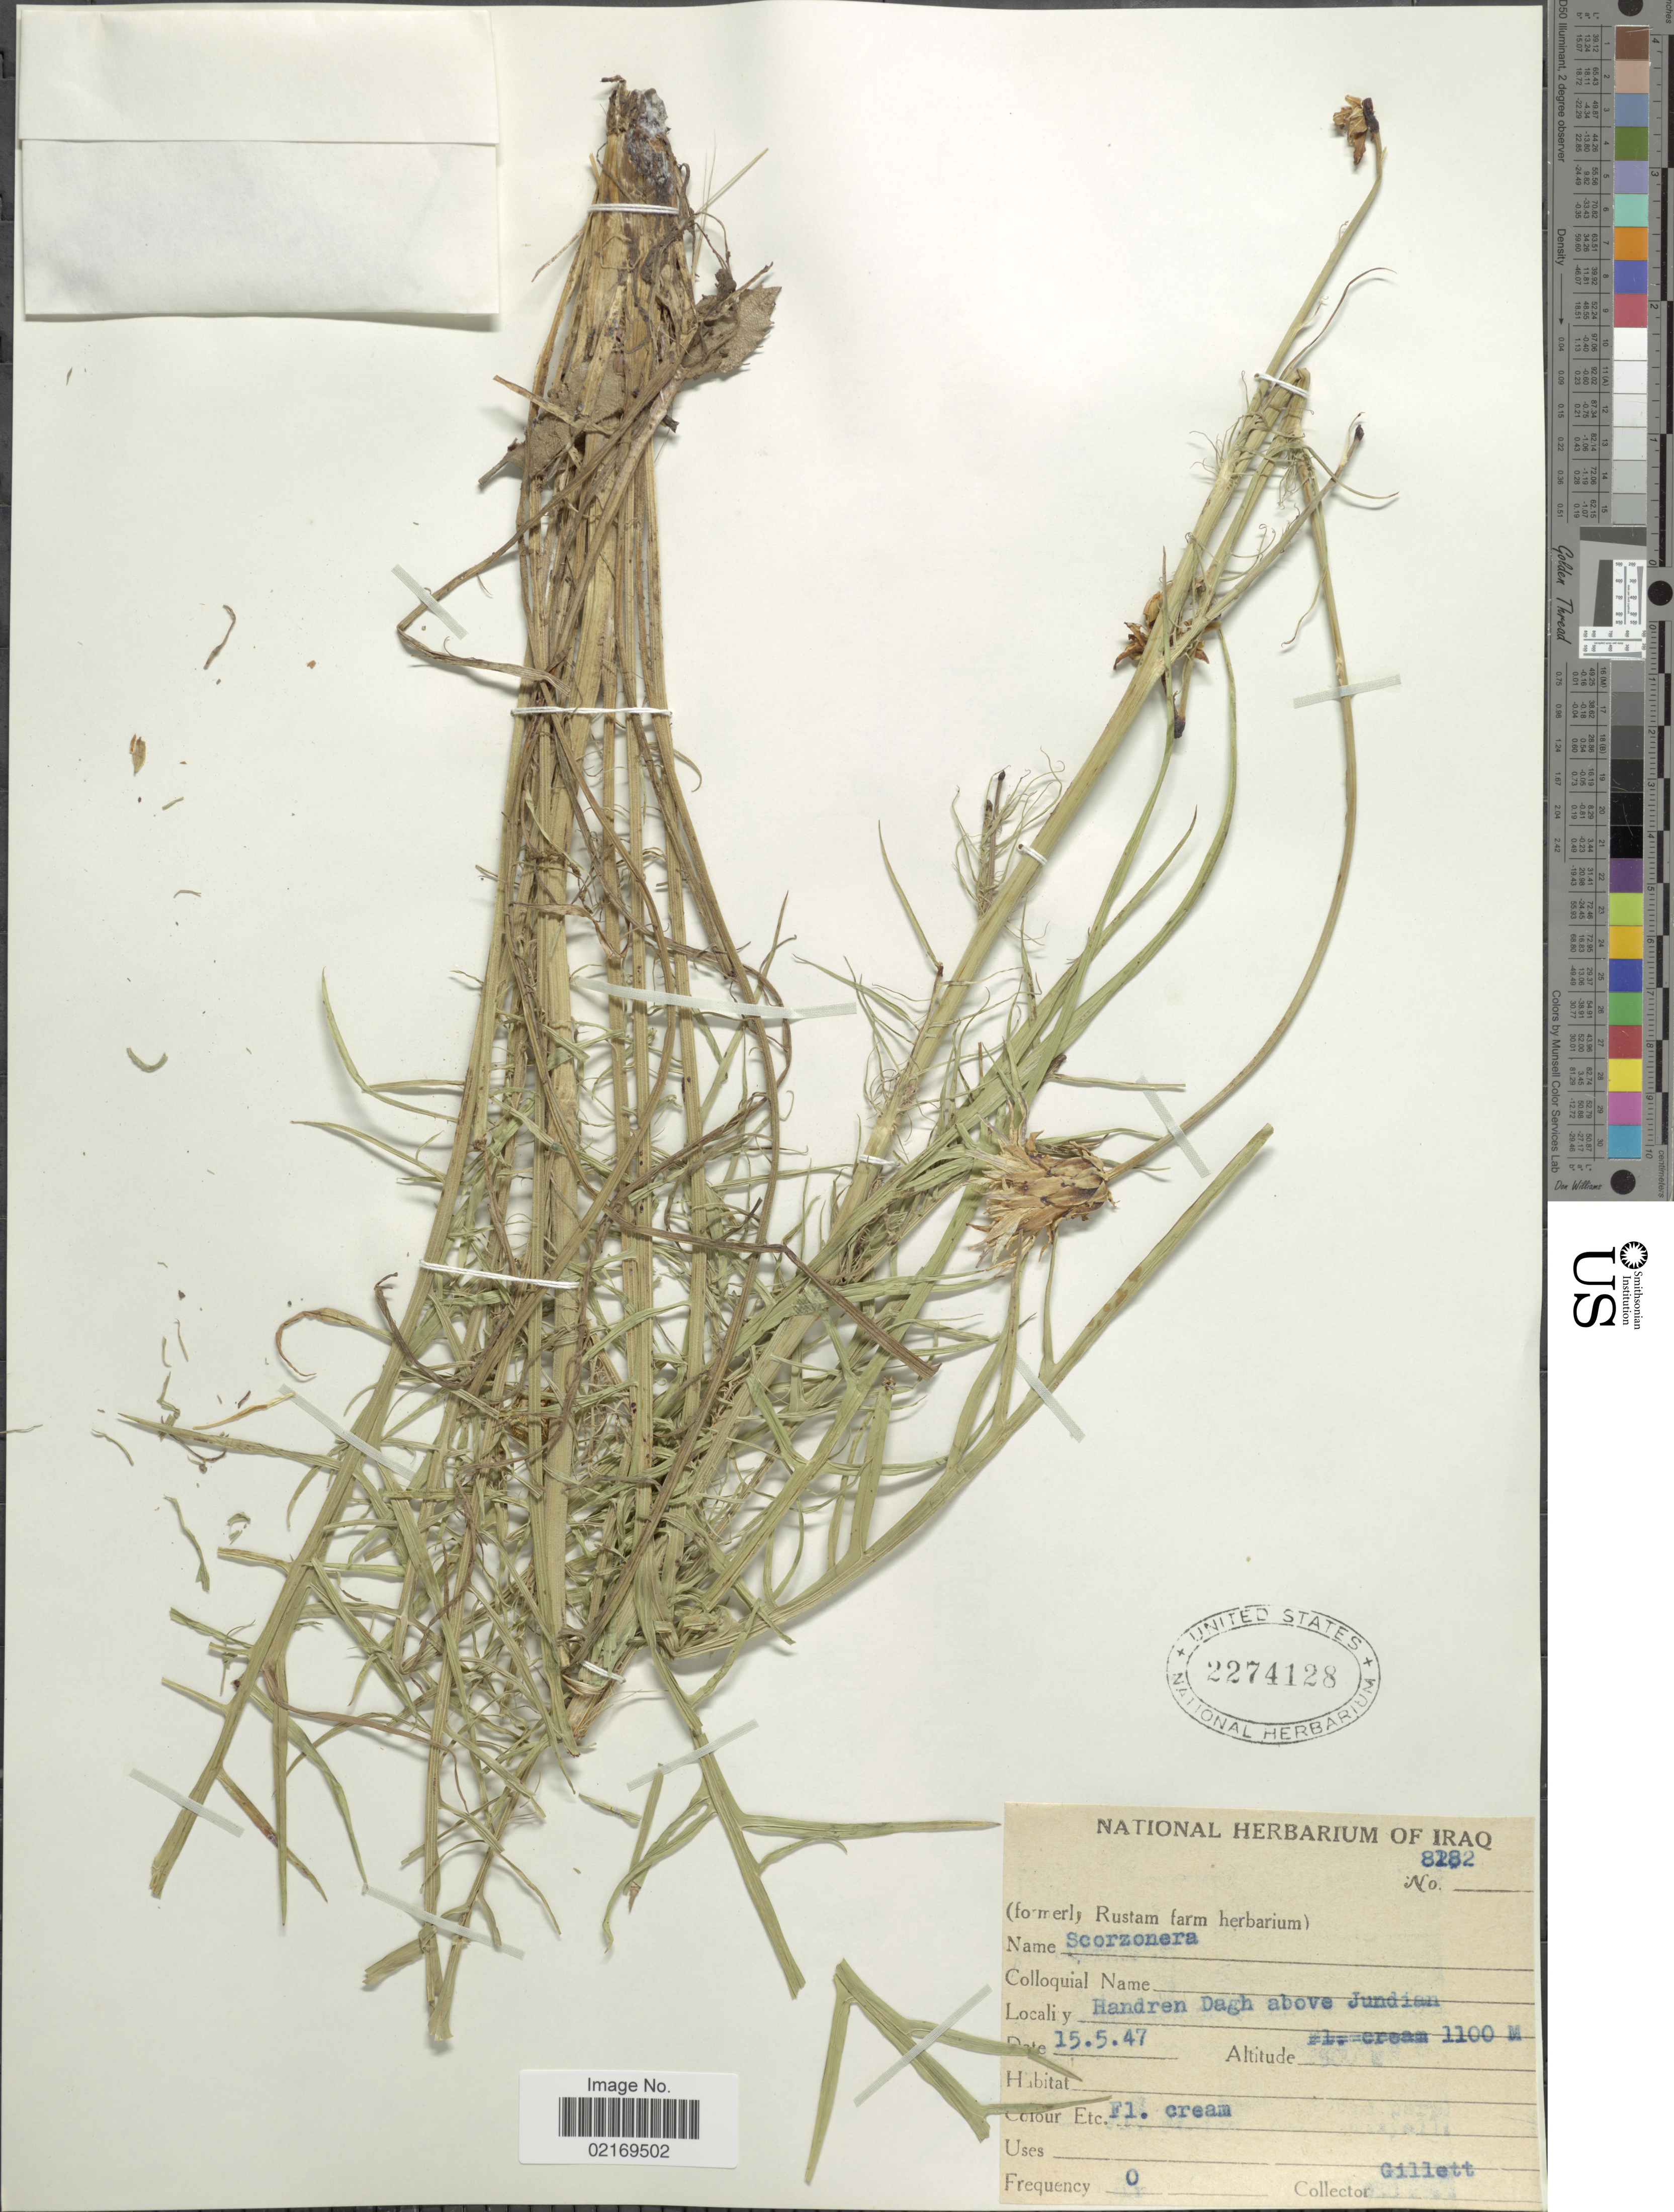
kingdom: Plantae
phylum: Tracheophyta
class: Magnoliopsida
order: Asterales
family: Asteraceae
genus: Scorzonera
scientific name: Scorzonera sp.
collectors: Gillett, --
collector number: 8182*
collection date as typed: Transcribed d/m/y: 15/5/47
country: Iraq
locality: Handren Dagh above Jundian.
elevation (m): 1100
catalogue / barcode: US 2274128